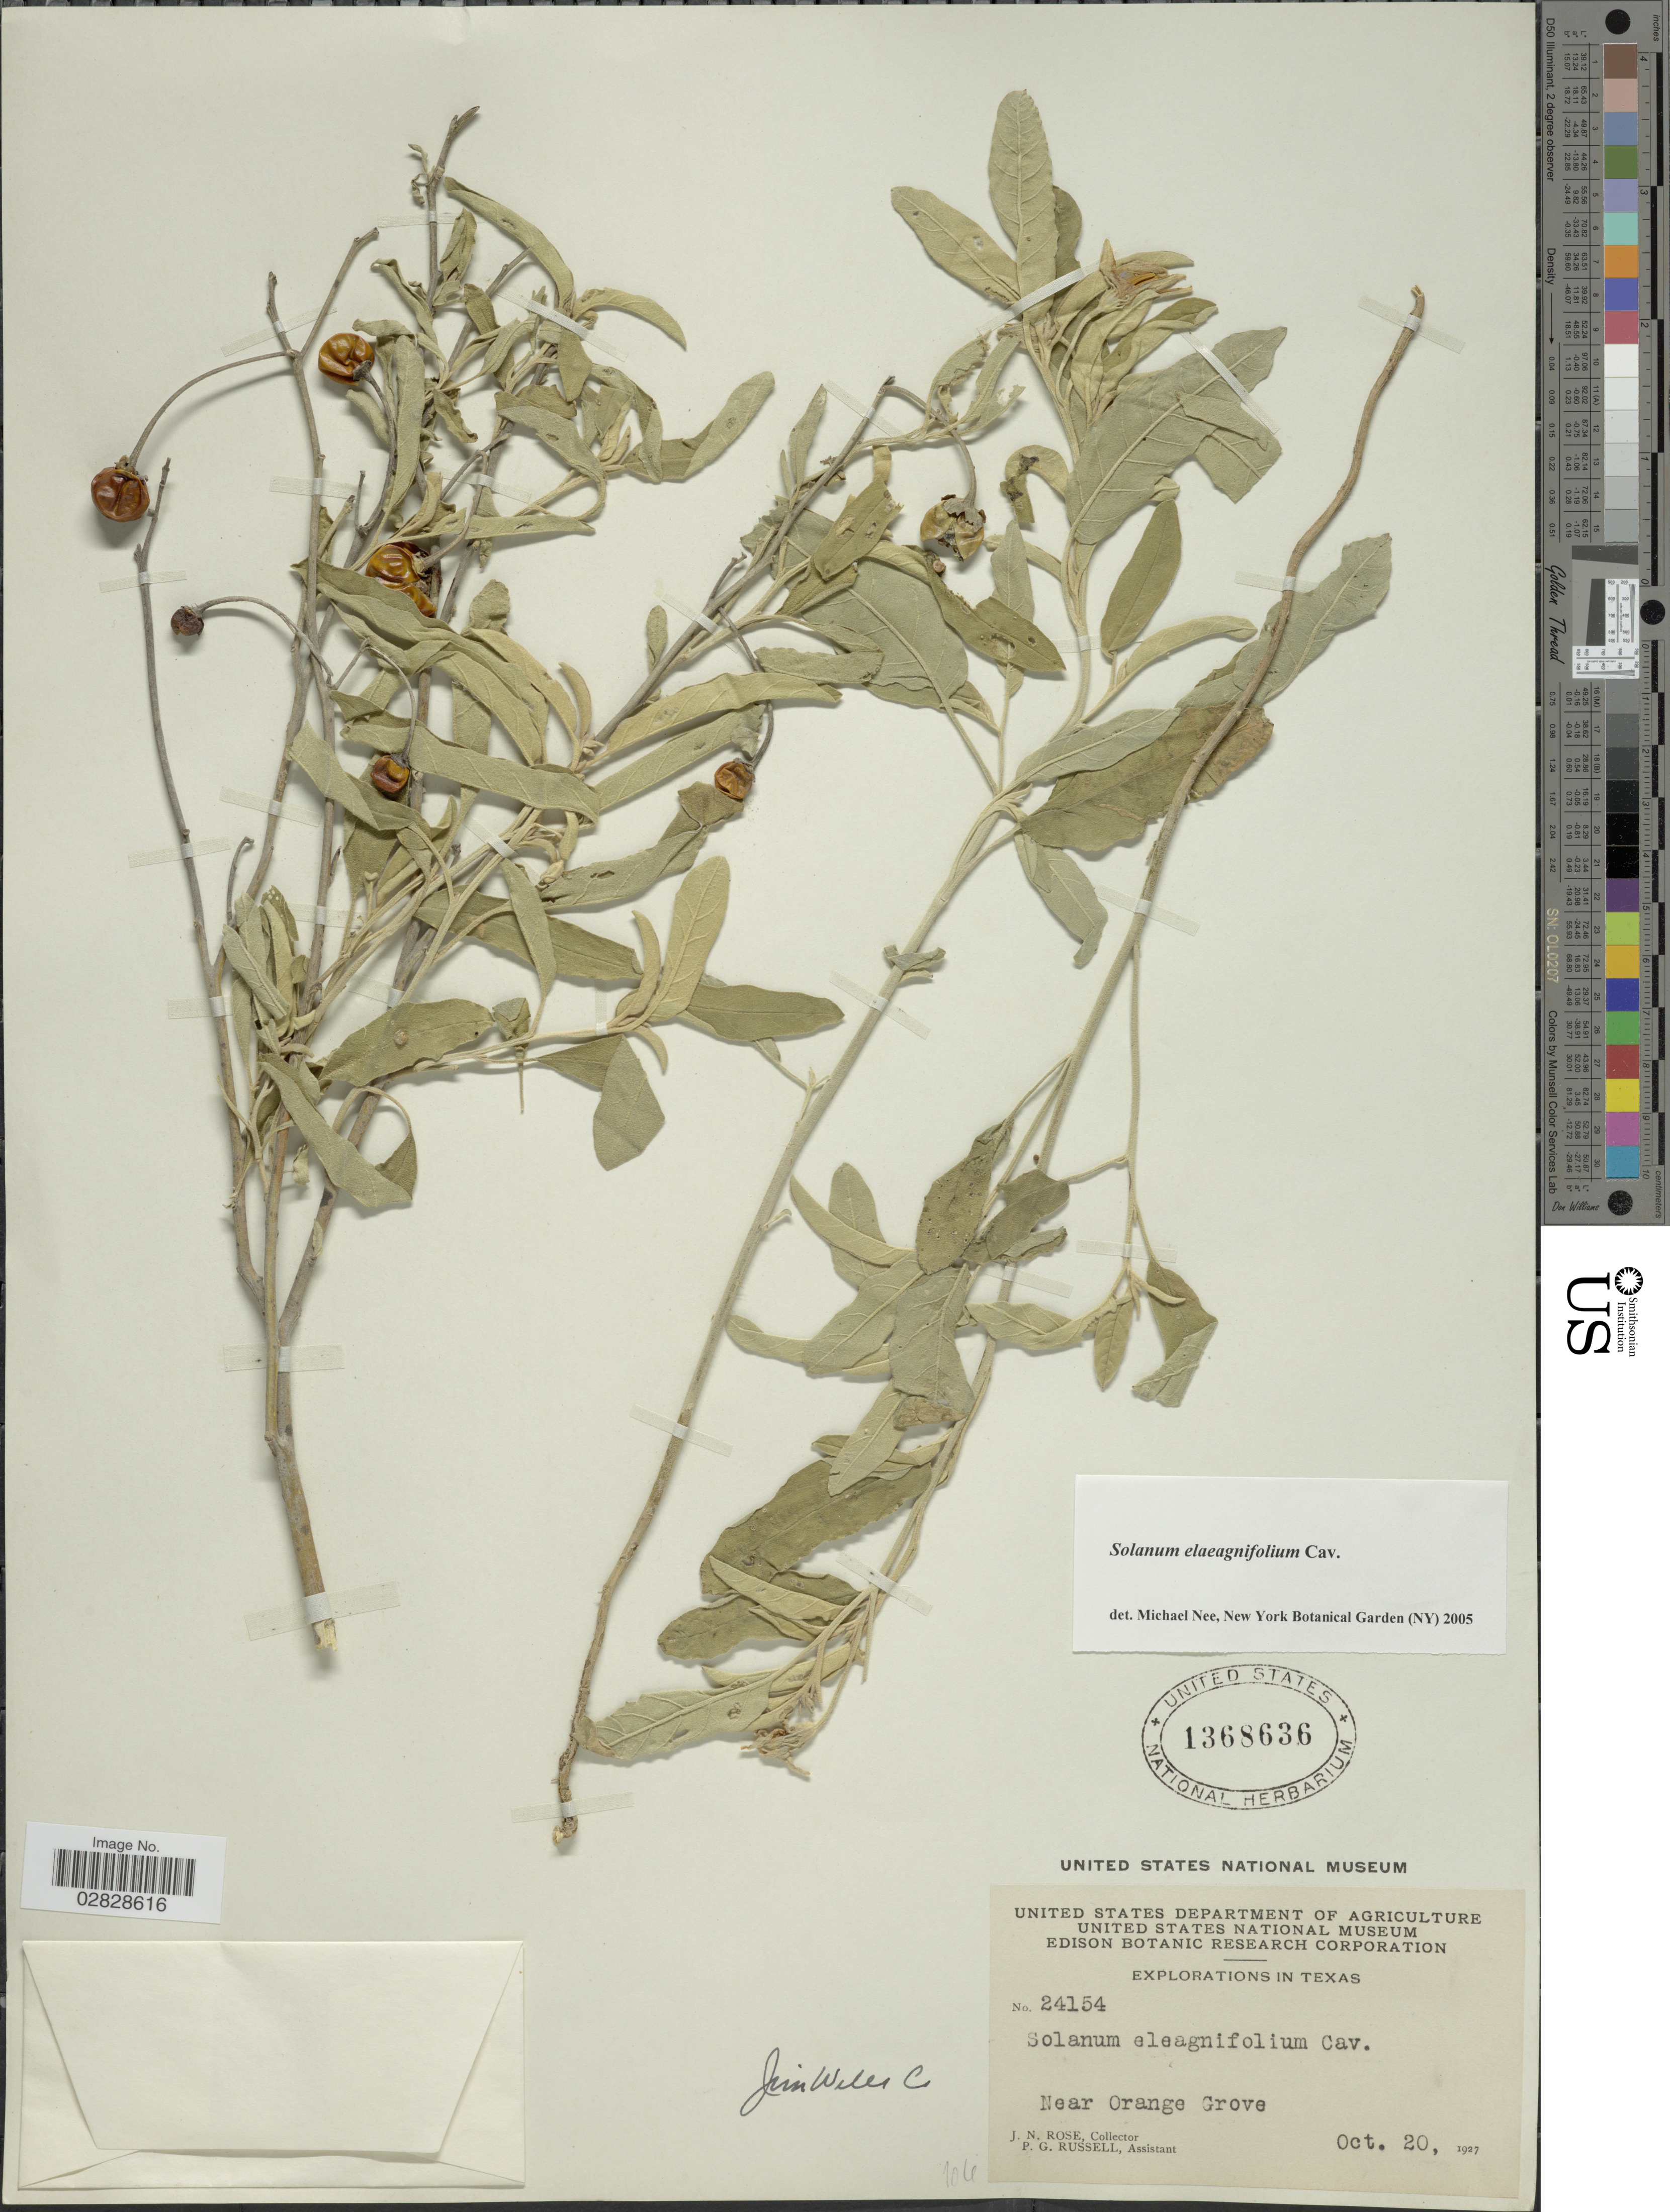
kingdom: Plantae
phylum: Tracheophyta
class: Magnoliopsida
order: Solanales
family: Solanaceae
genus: Solanum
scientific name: Solanum elaeagnifolium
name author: Cav.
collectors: J. N. Rose & P. G. Russell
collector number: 24154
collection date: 1927-10-20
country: United States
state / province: Texas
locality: Near Orange Grove. JimWeler Co.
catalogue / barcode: US 1368636